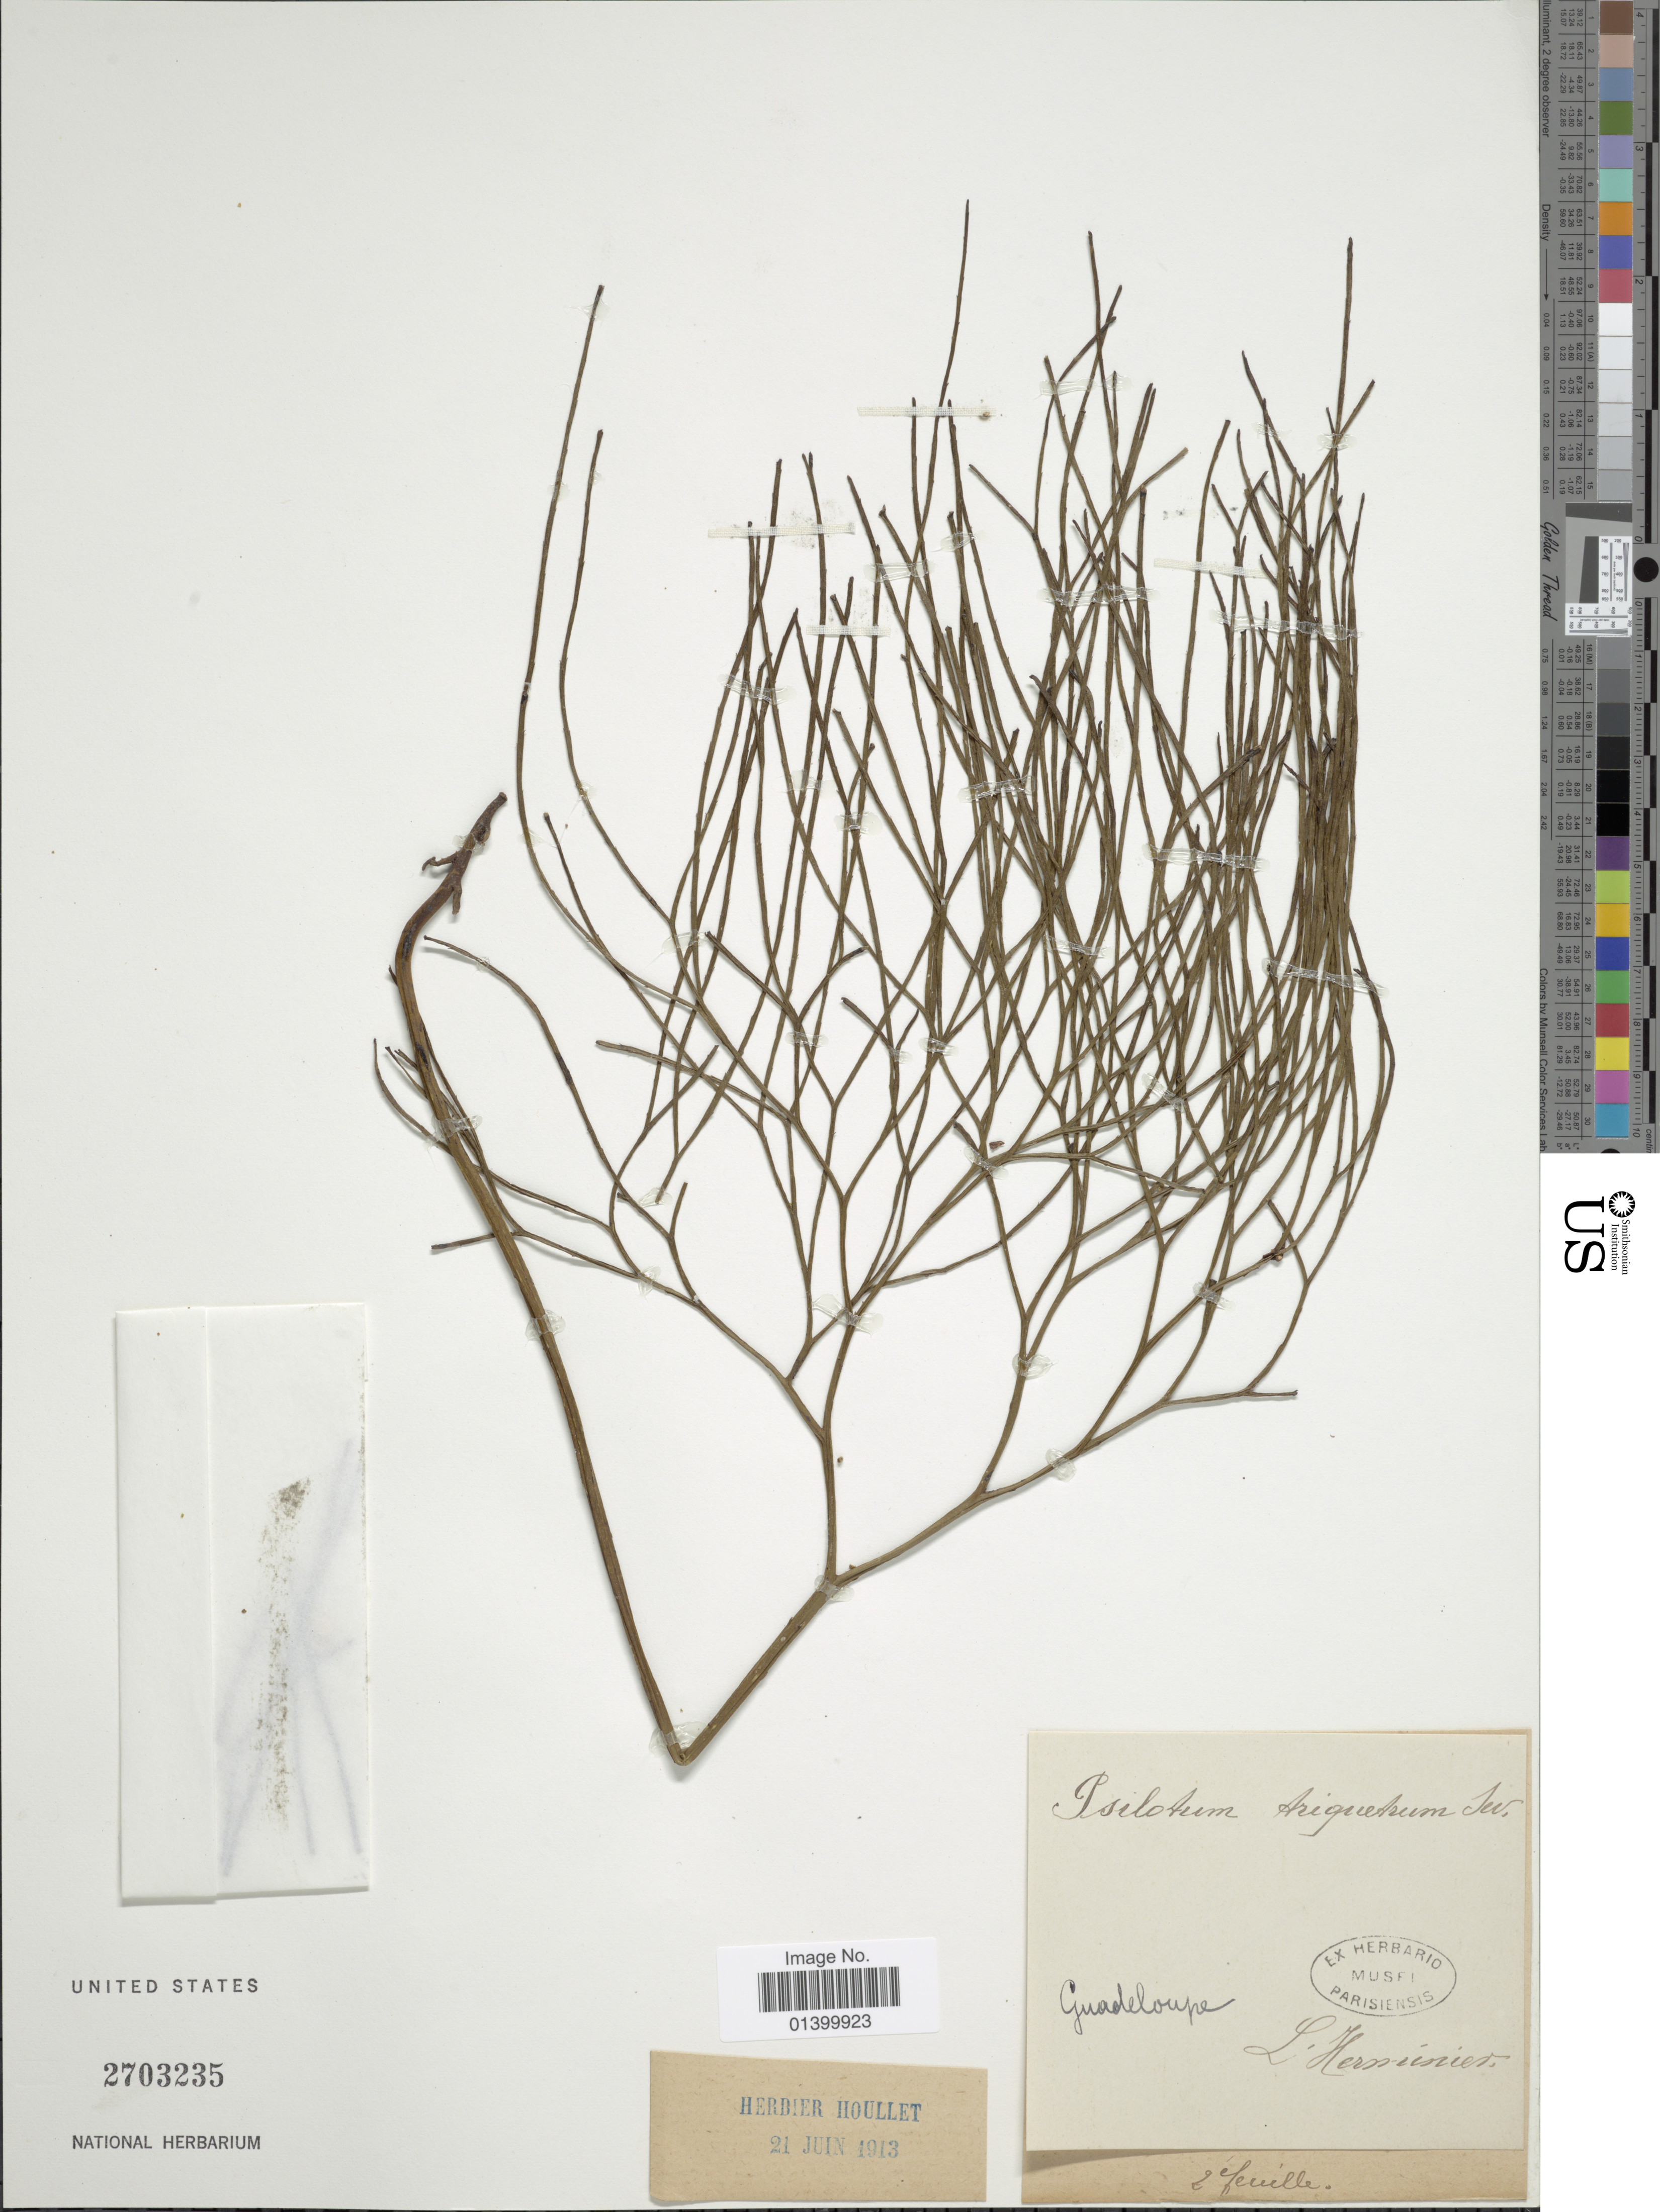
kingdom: Plantae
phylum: Tracheophyta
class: Polypodiopsida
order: Psilotales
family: Psilotaceae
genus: Psilotum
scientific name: Psilotum nudum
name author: (L.) P. Beauv.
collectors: -. L'Herminier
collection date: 1913-06-21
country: Guadeloupe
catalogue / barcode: US 2703235